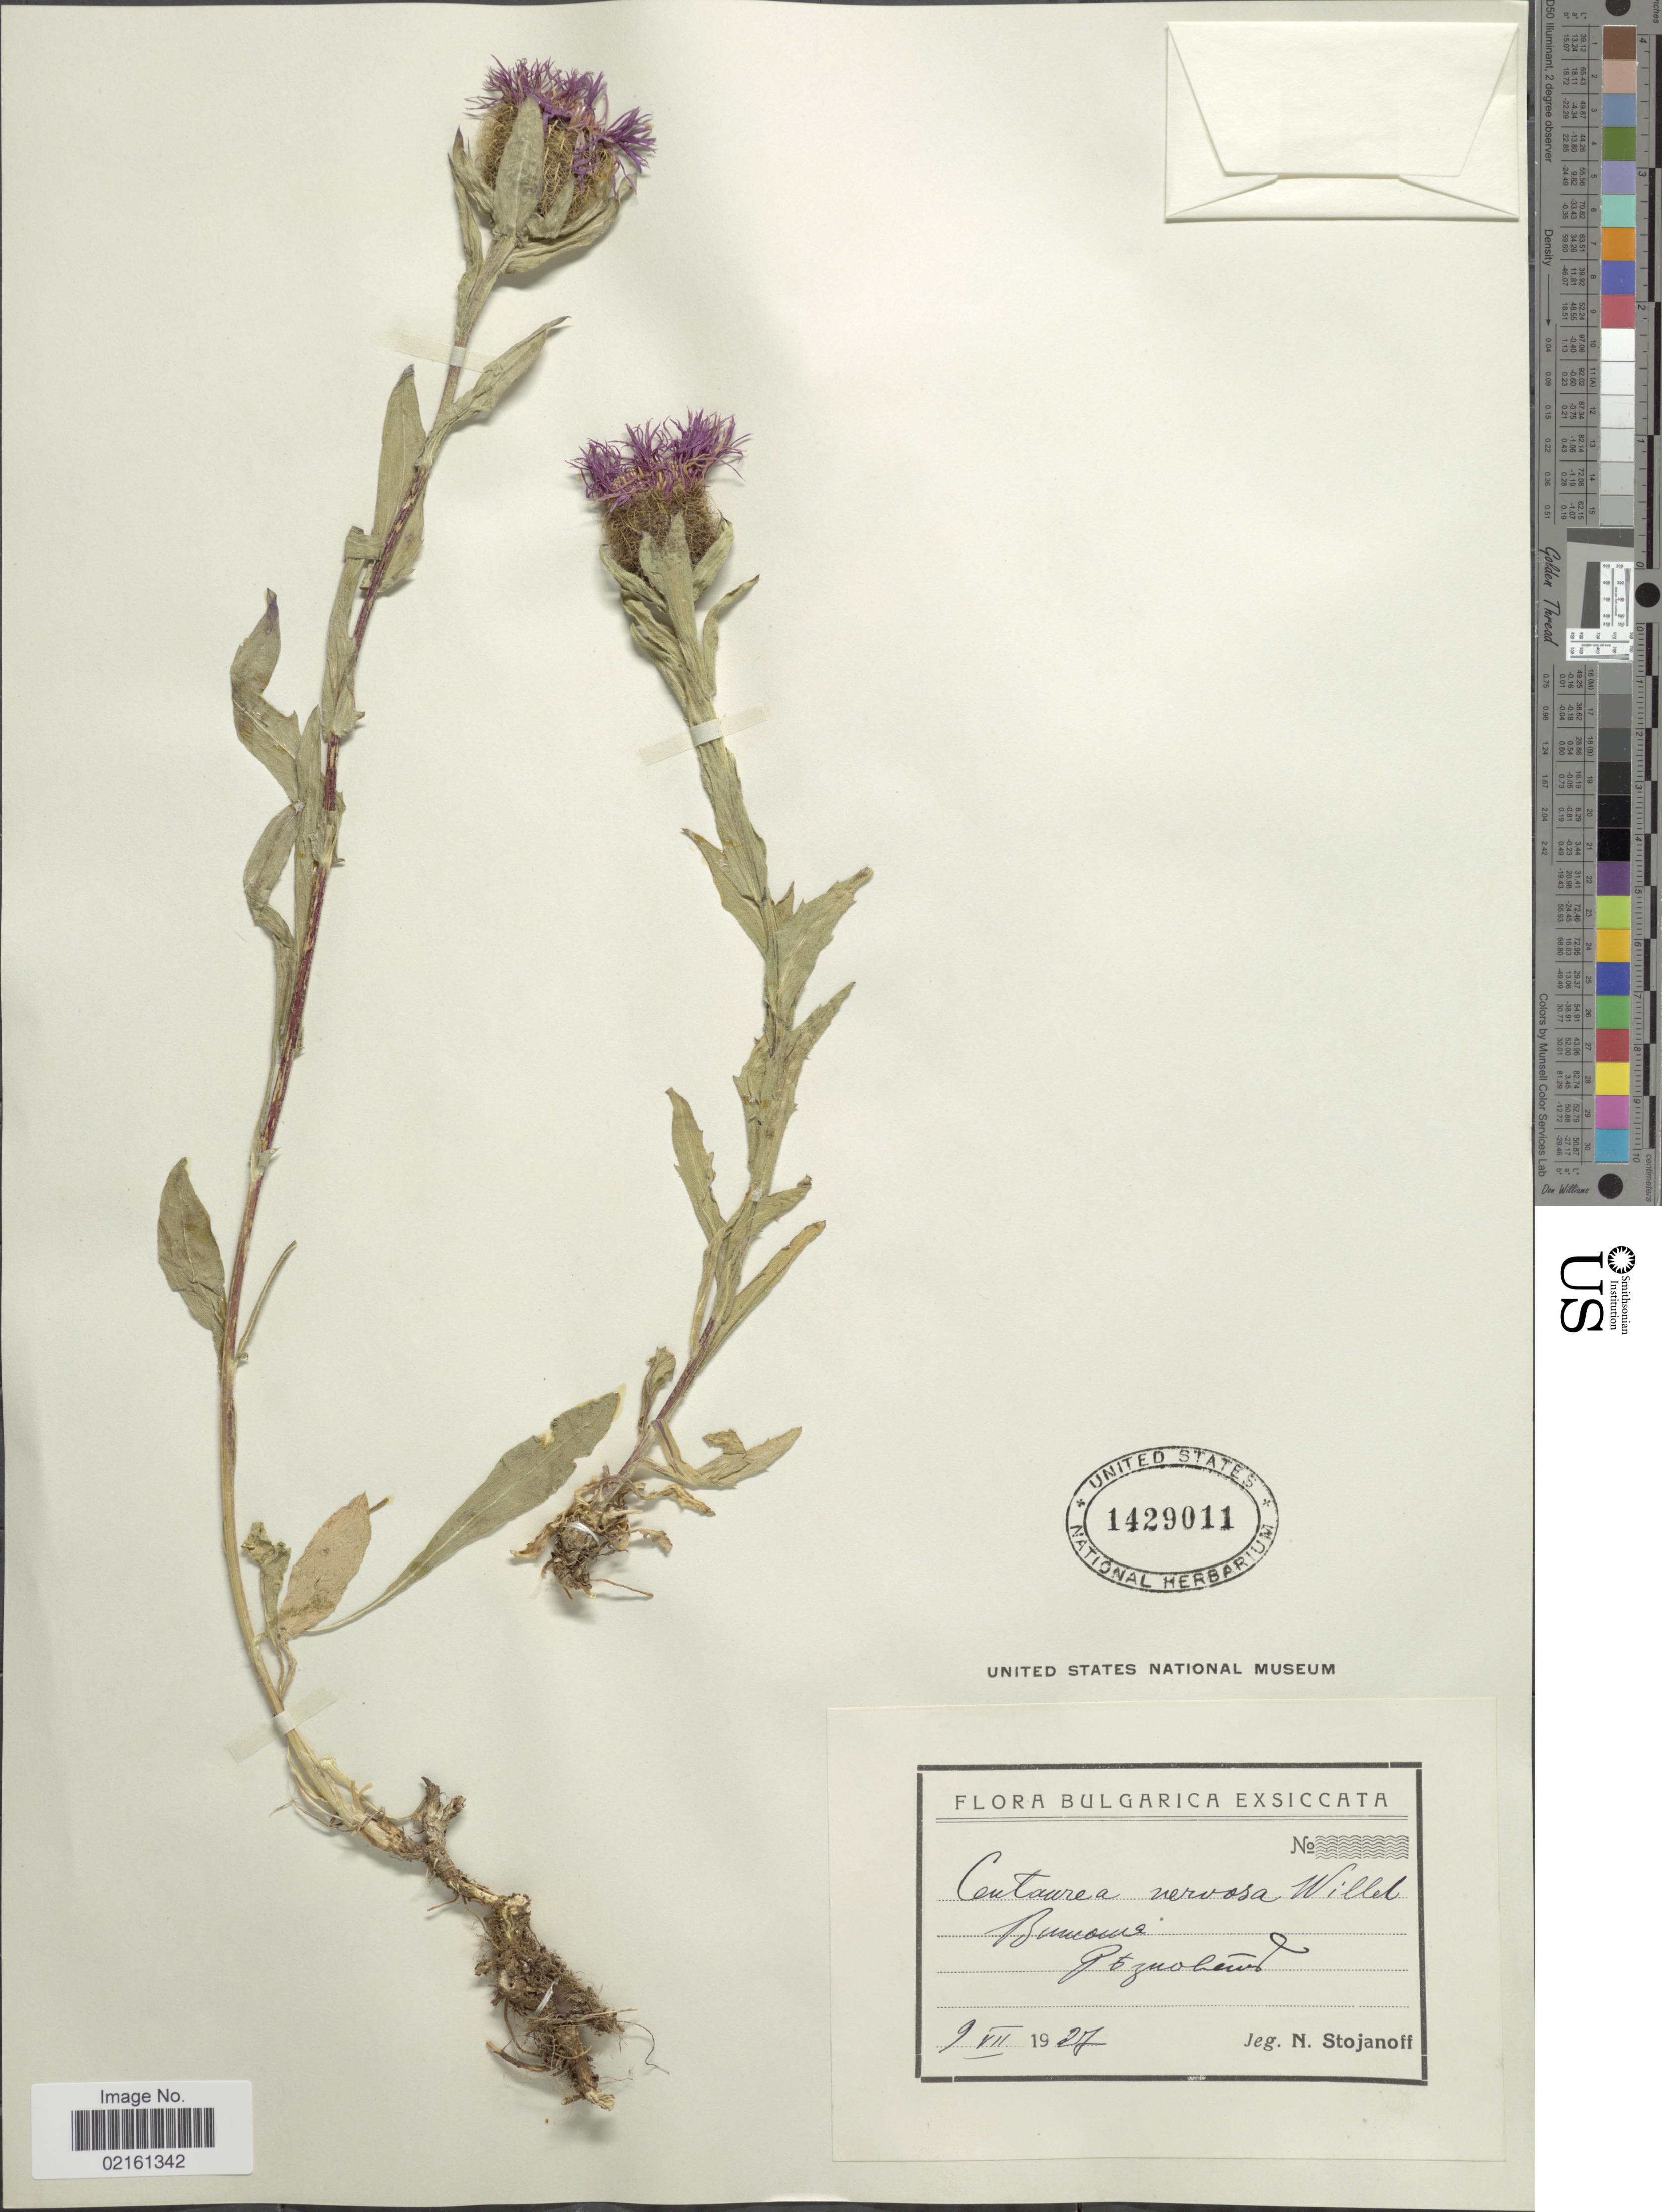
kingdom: Plantae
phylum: Tracheophyta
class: Magnoliopsida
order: Asterales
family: Asteraceae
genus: Centaurea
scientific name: Centaurea nervosa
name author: Willd.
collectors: N. Stojanoff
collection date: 1927-07-09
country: Bulgaria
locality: Bumowe, Pt Zuoleus [interpreted]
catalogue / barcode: US 1429011